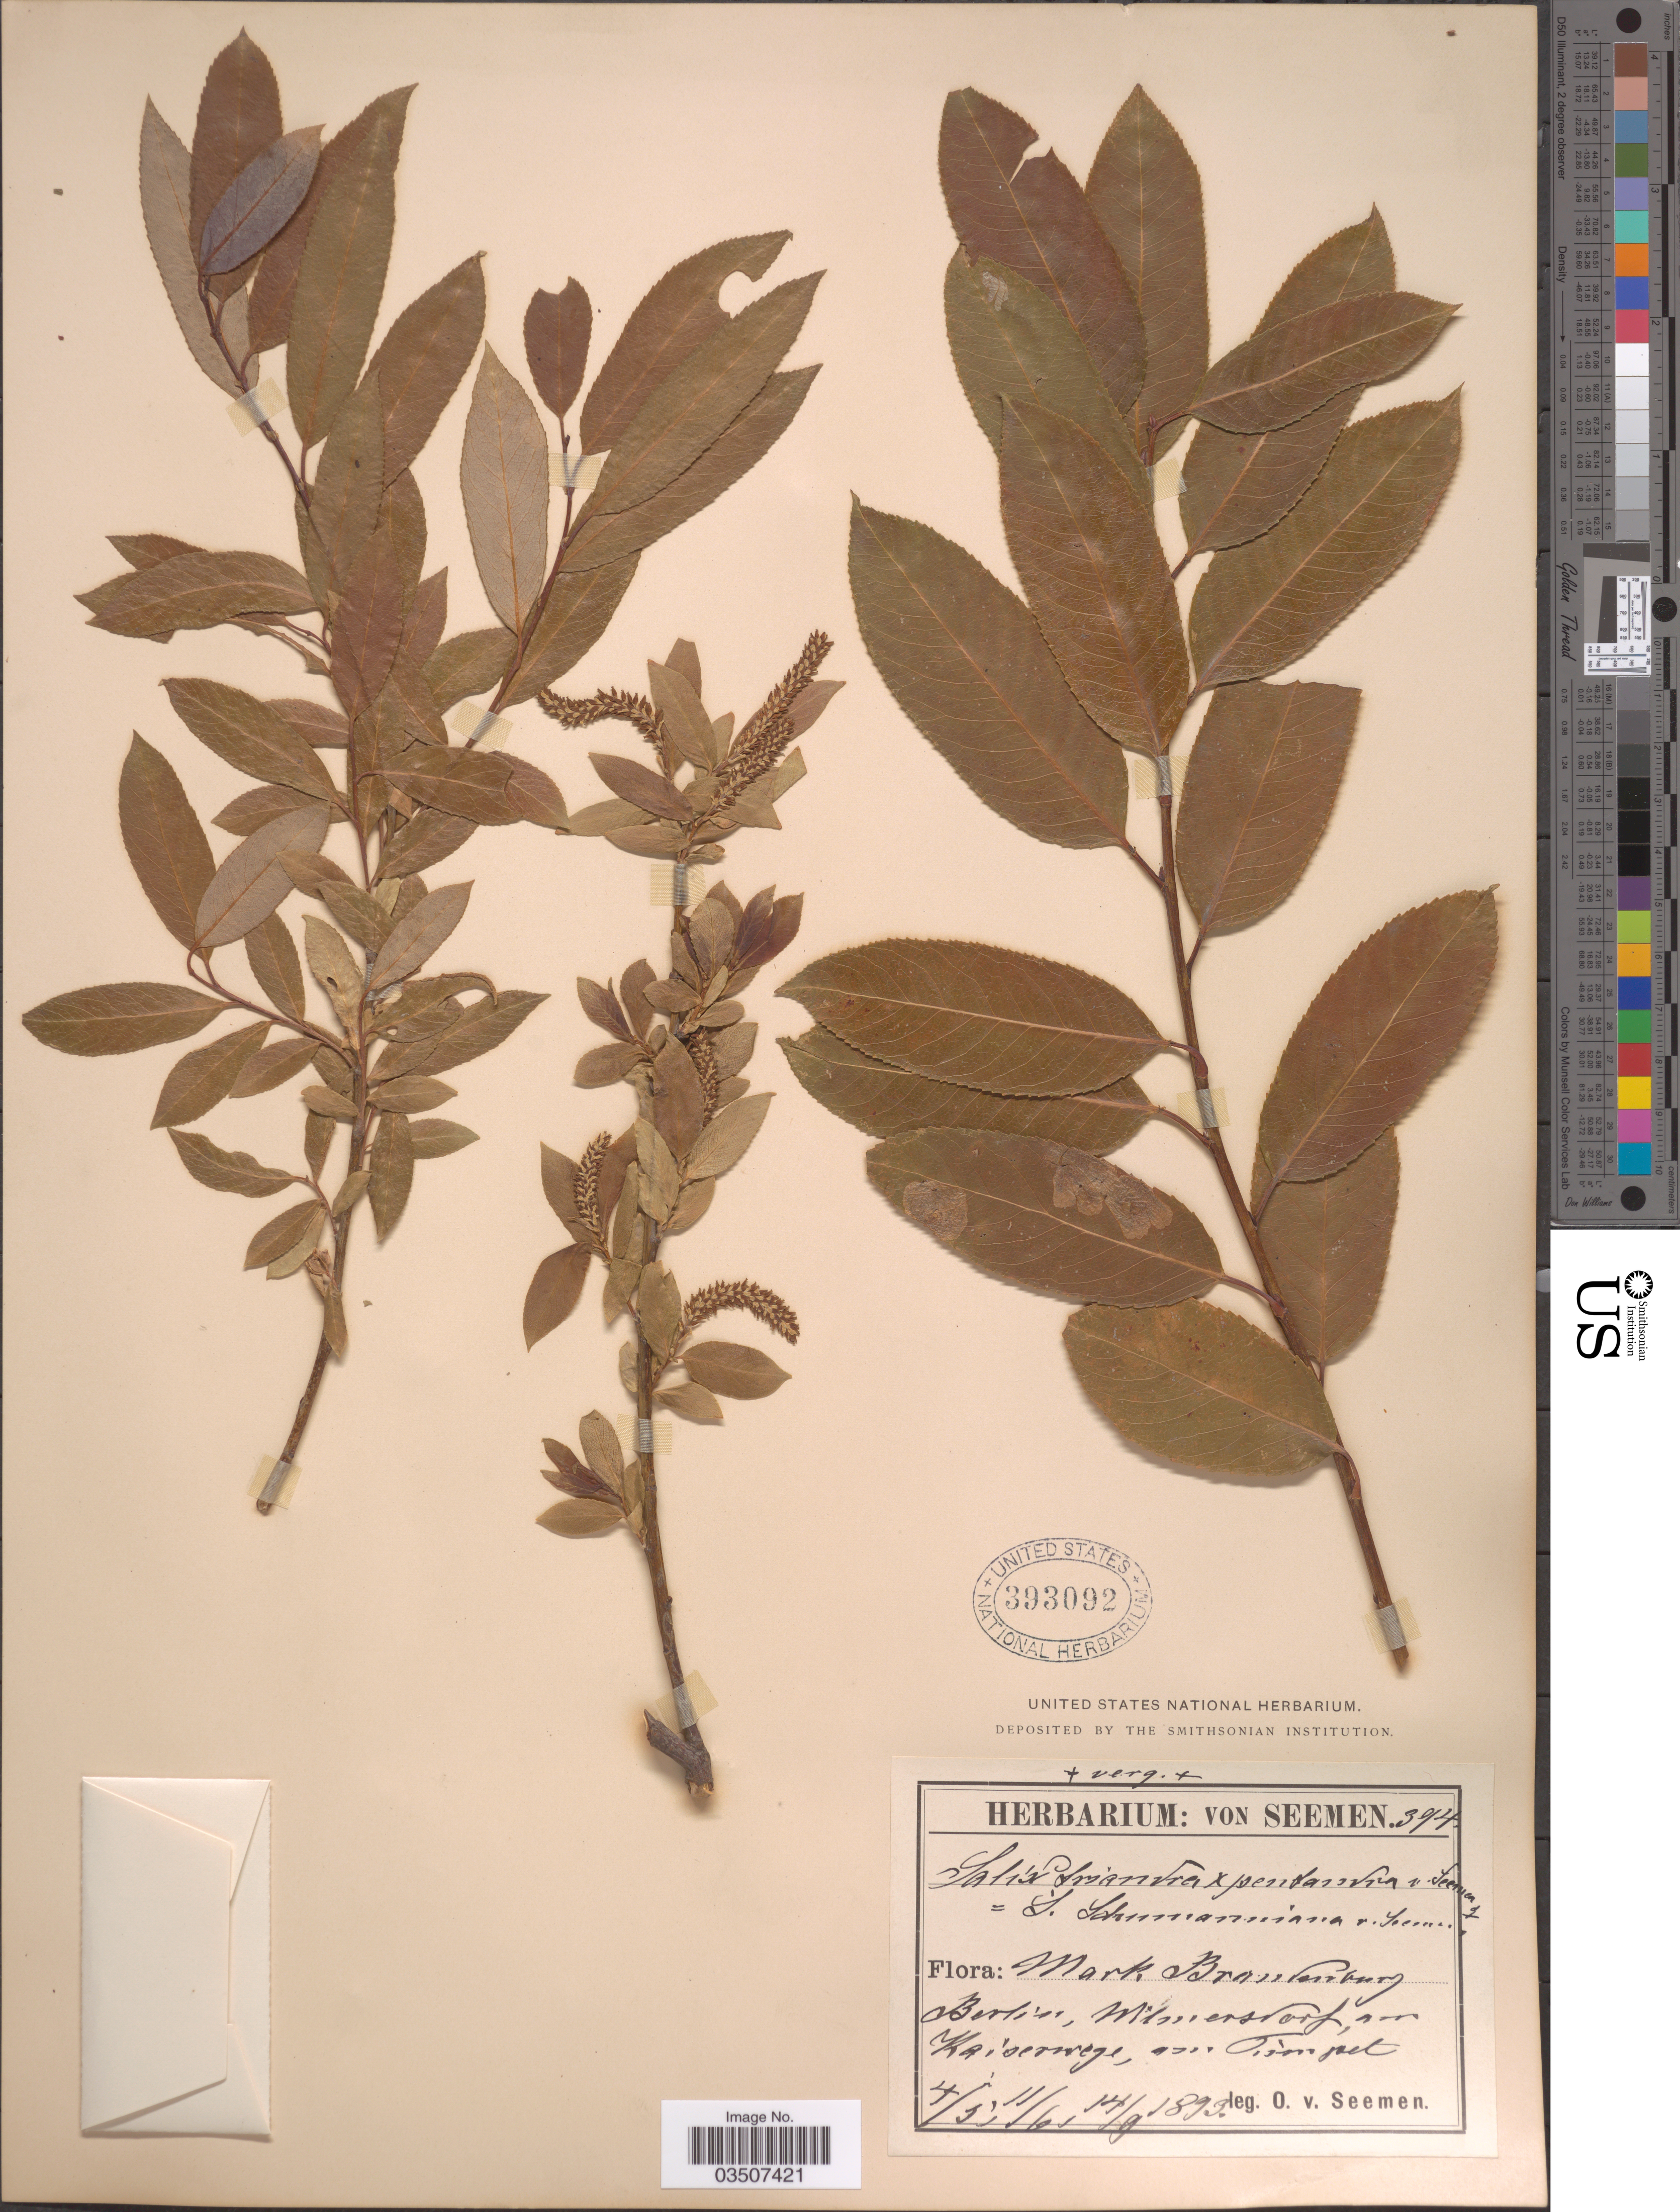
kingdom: Plantae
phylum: Tracheophyta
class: Magnoliopsida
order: Malpighiales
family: Salicaceae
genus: Salix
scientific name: Salix triandra x S. pentandra L.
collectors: K. O. von Seemen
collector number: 394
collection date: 1893-05-04/1893-09-14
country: Germany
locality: Mark Brandenburg. Berlin, Wilmersdorf, am Kaiserwege, am Tumpel.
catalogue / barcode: US 393092